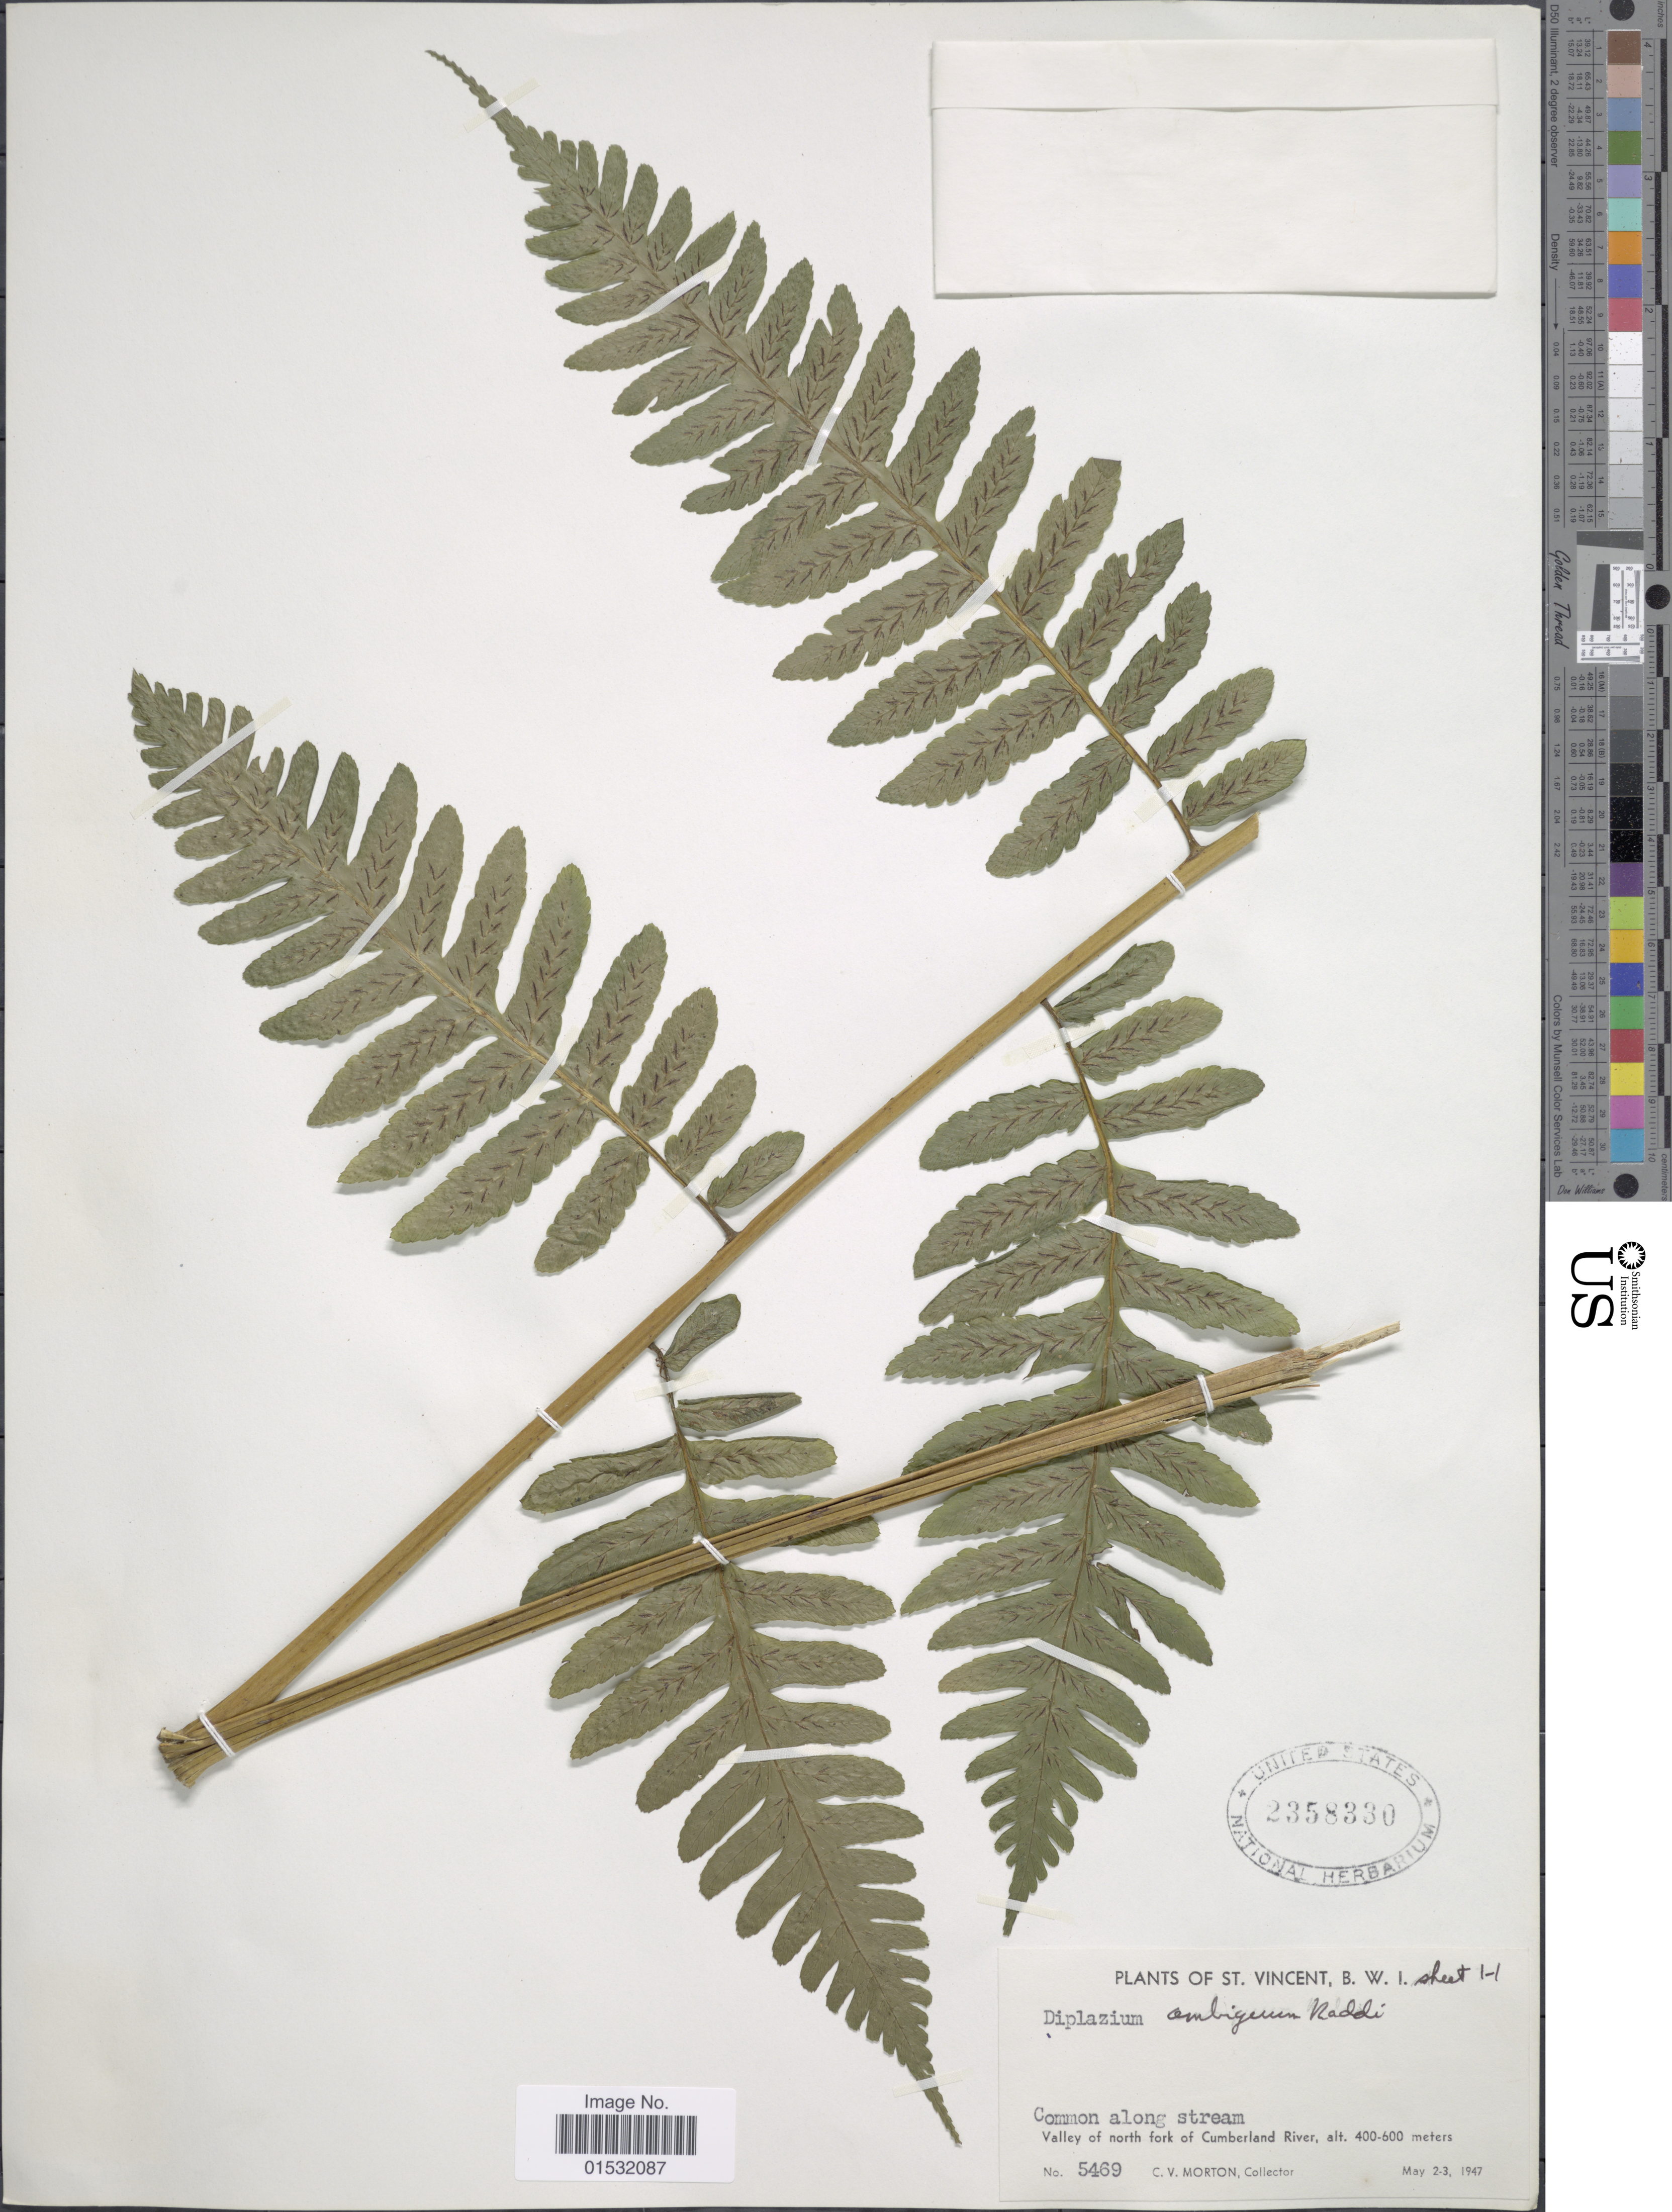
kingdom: Plantae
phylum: Tracheophyta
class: Polypodiopsida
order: Polypodiales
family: Athyriaceae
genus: Diplazium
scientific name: Diplazium ambiguum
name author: Raddi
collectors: C. V. Morton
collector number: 5469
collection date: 1947-05-02/1947-05-03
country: St. Vincent - Grenadines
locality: St. Vincent, B. W. I. Valley of north fork of Cumberland River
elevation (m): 400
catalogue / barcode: US 2358330